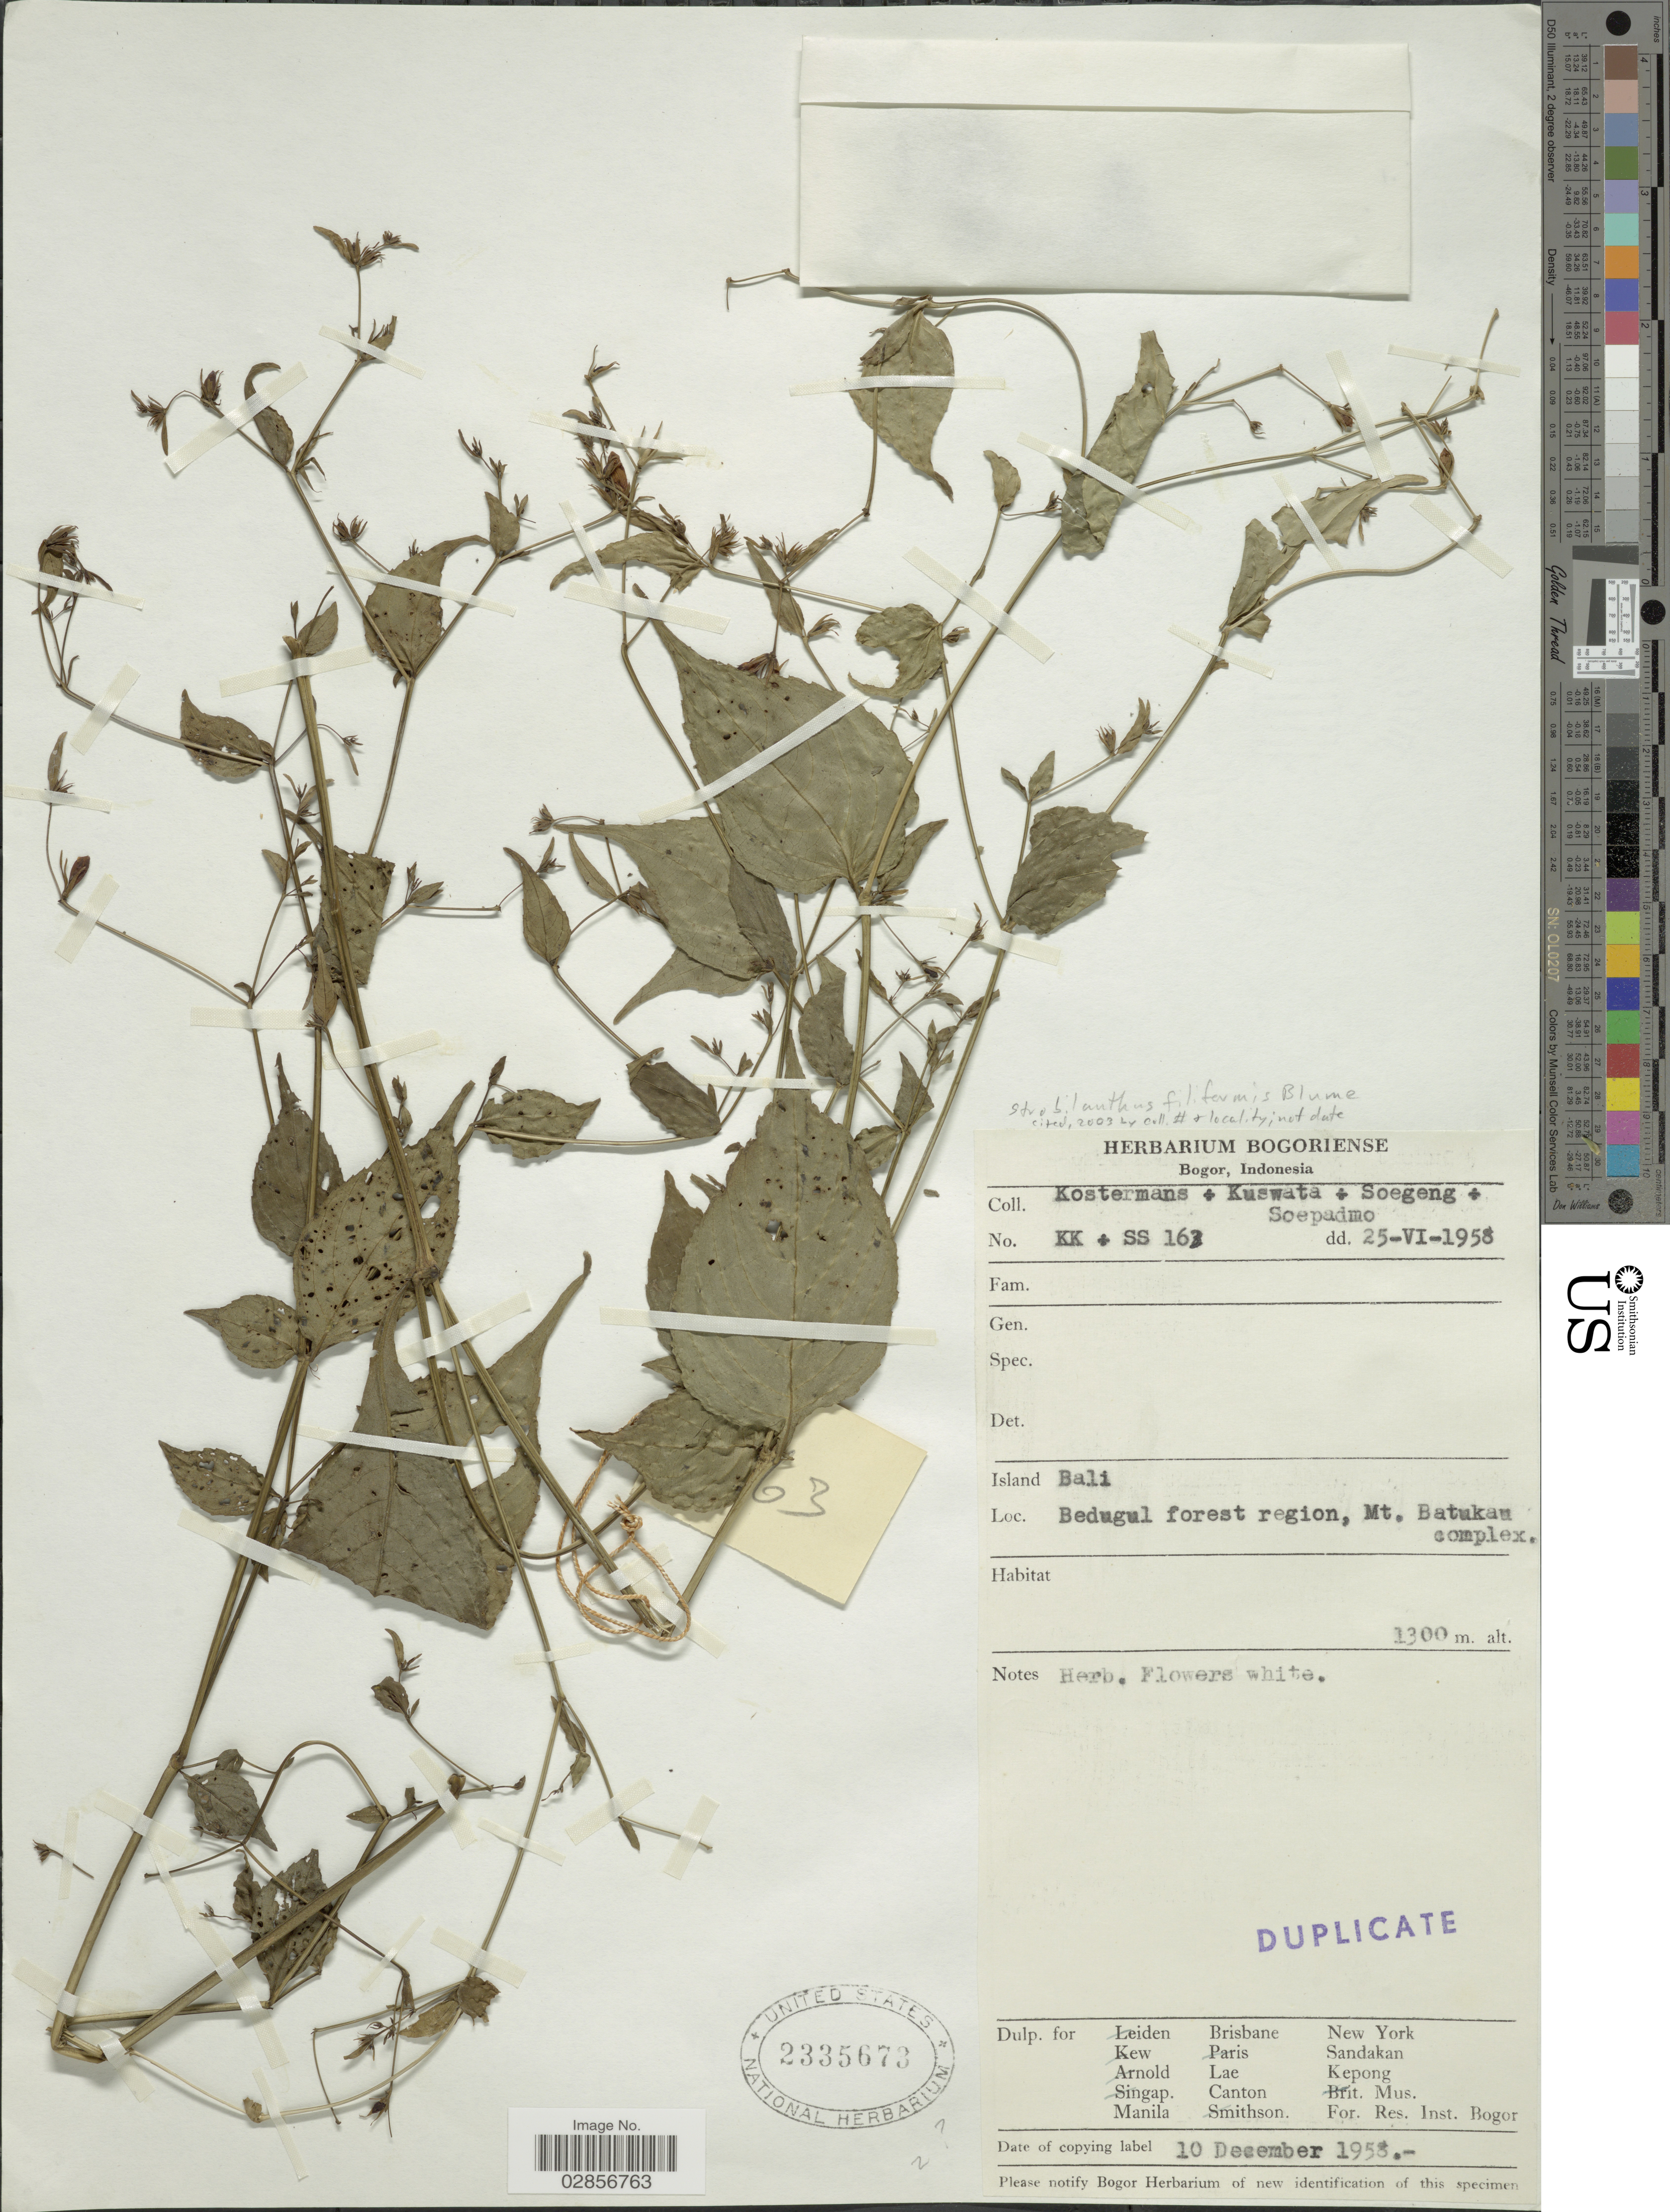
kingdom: Plantae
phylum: Tracheophyta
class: Magnoliopsida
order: Lamiales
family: Acanthaceae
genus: Strobilanthes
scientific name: Strobilanthes filiformis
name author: Blume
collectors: Kostermans, -. Kuswata, -. Soegeng & -. Soepadmo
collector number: KK + SS 163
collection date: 1958-06-25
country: Indonesia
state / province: Nusa Tenggara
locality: Island Bali. Bedugul forest region, Mt. Batukan complex.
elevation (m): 1300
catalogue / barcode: US 2335673